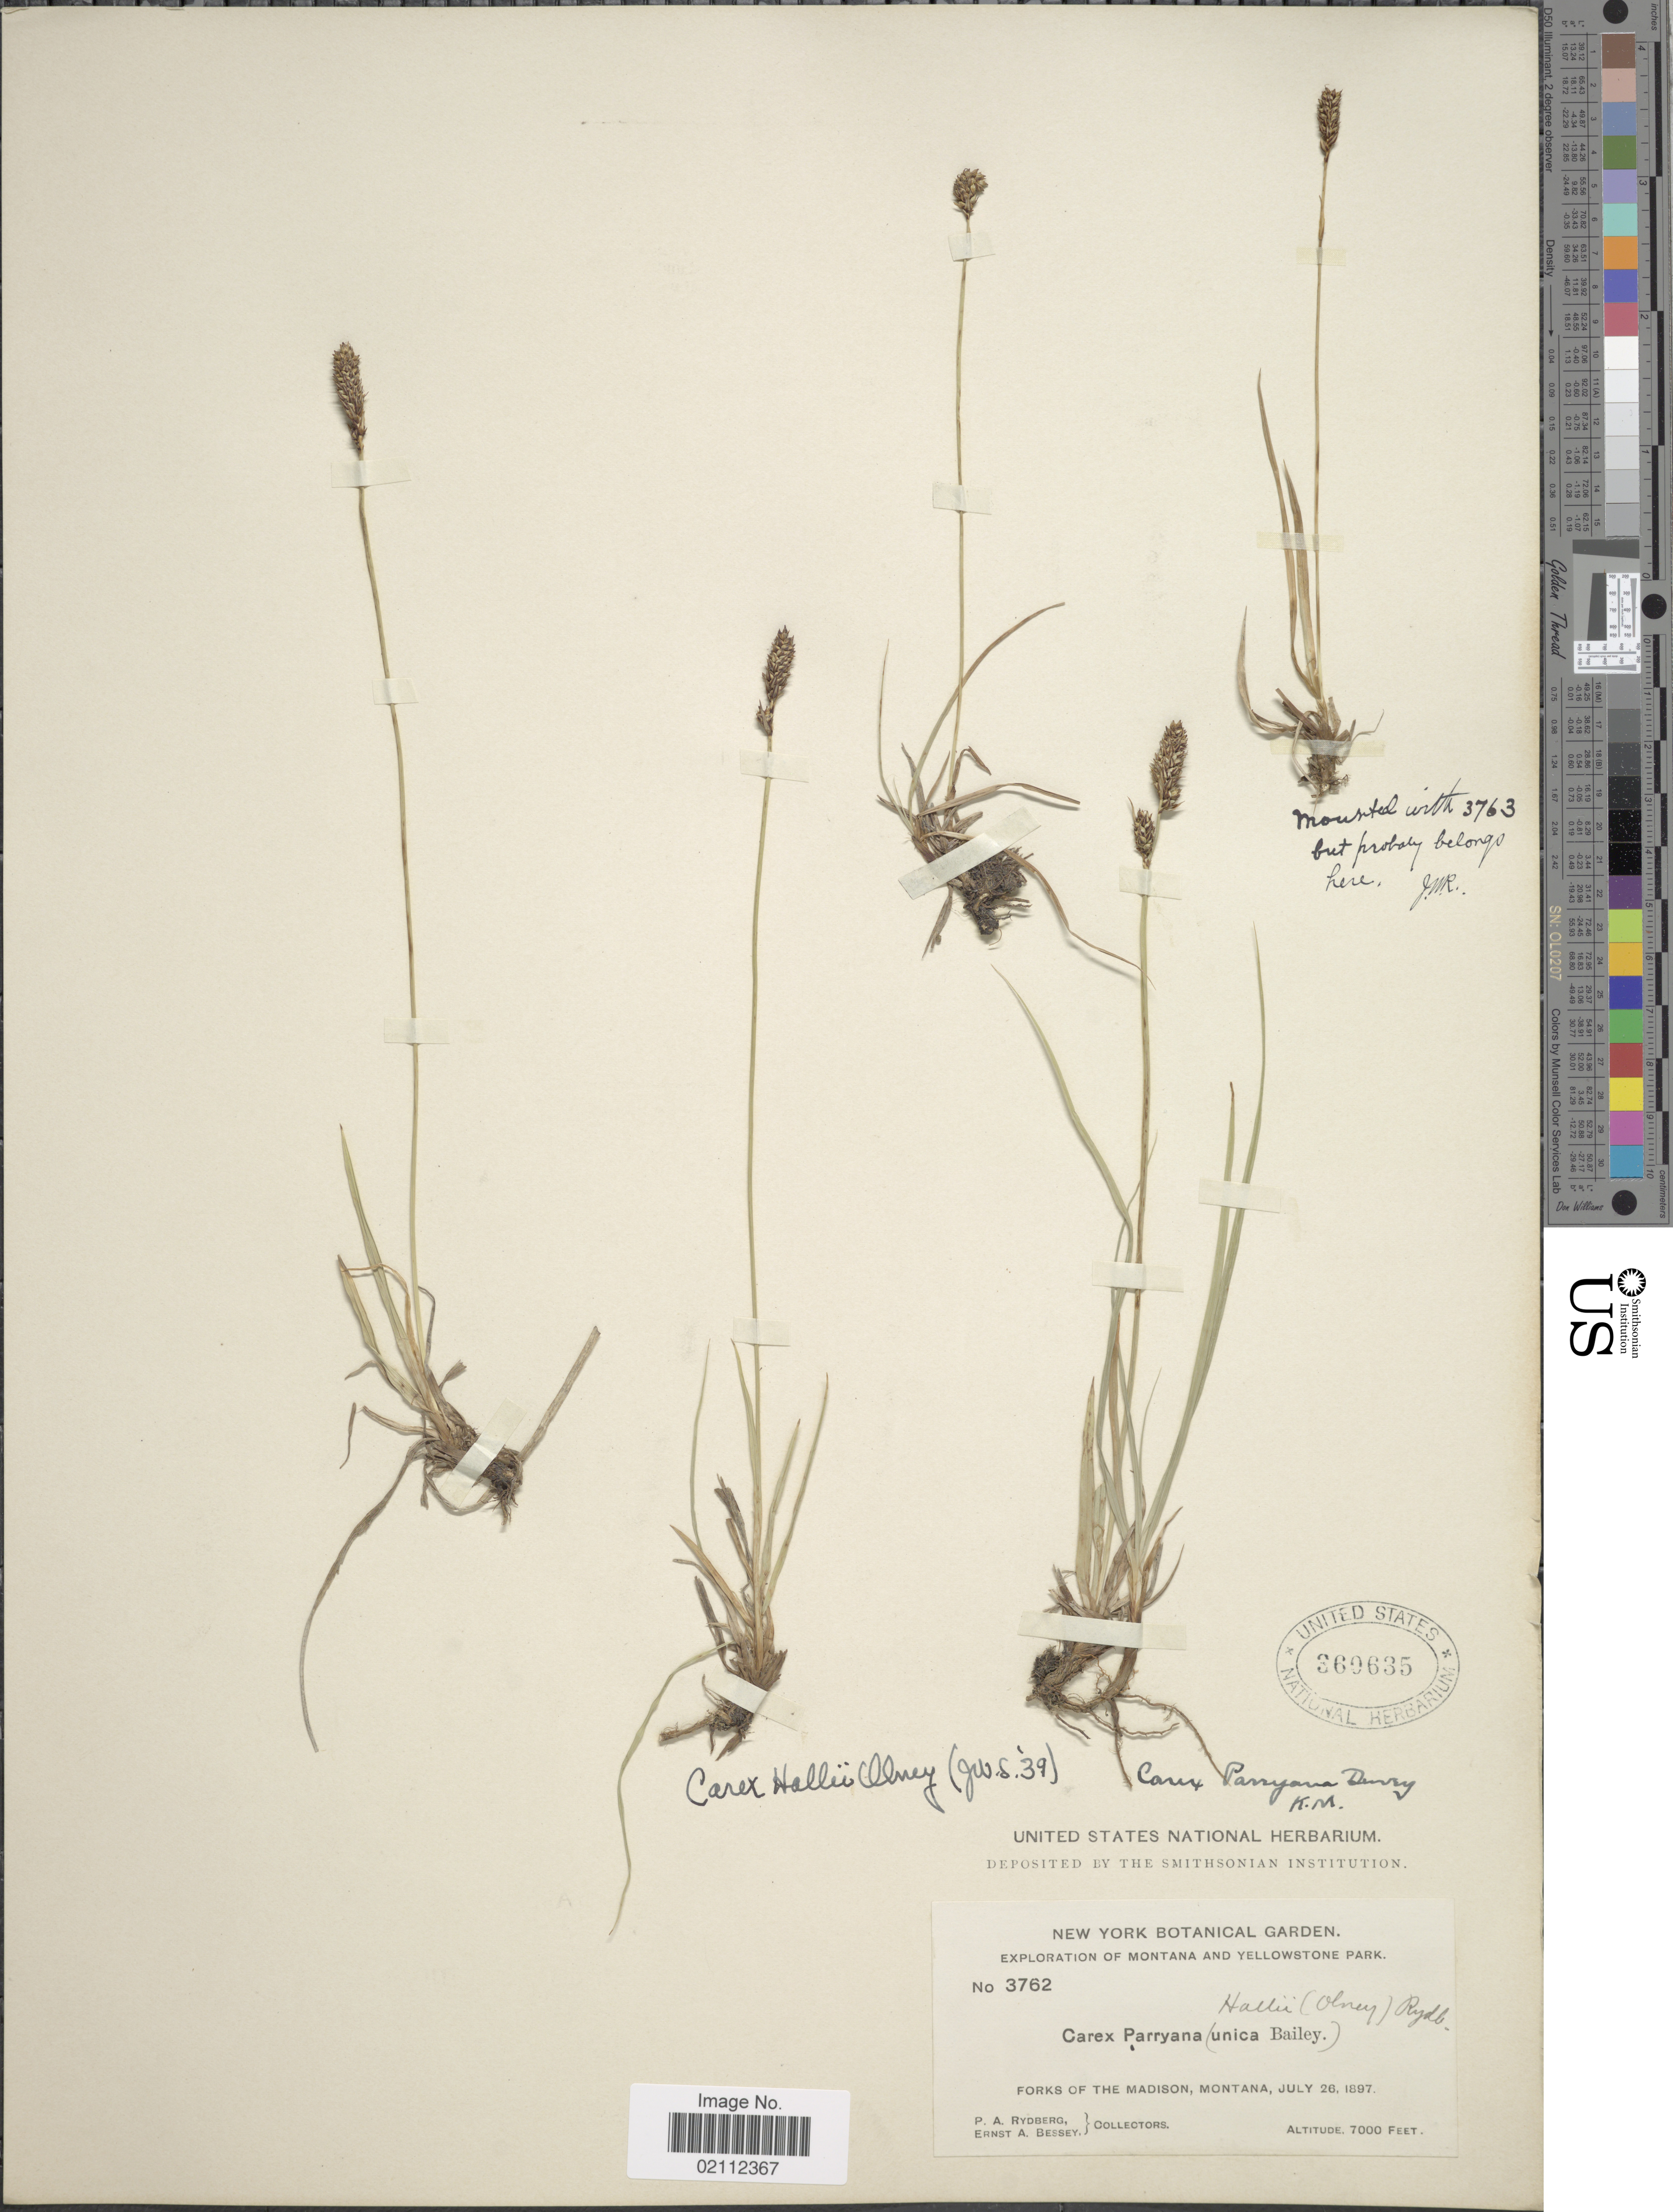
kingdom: Plantae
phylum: Tracheophyta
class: Liliopsida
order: Poales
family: Cyperaceae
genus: Carex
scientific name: Carex hallii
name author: Olney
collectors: P. A. Rydberg & E. A. Bessey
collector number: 3762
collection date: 1897-07-26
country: United States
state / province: Montana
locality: Yellowstone Park. Forks of the Madison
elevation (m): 2134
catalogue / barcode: US 360635